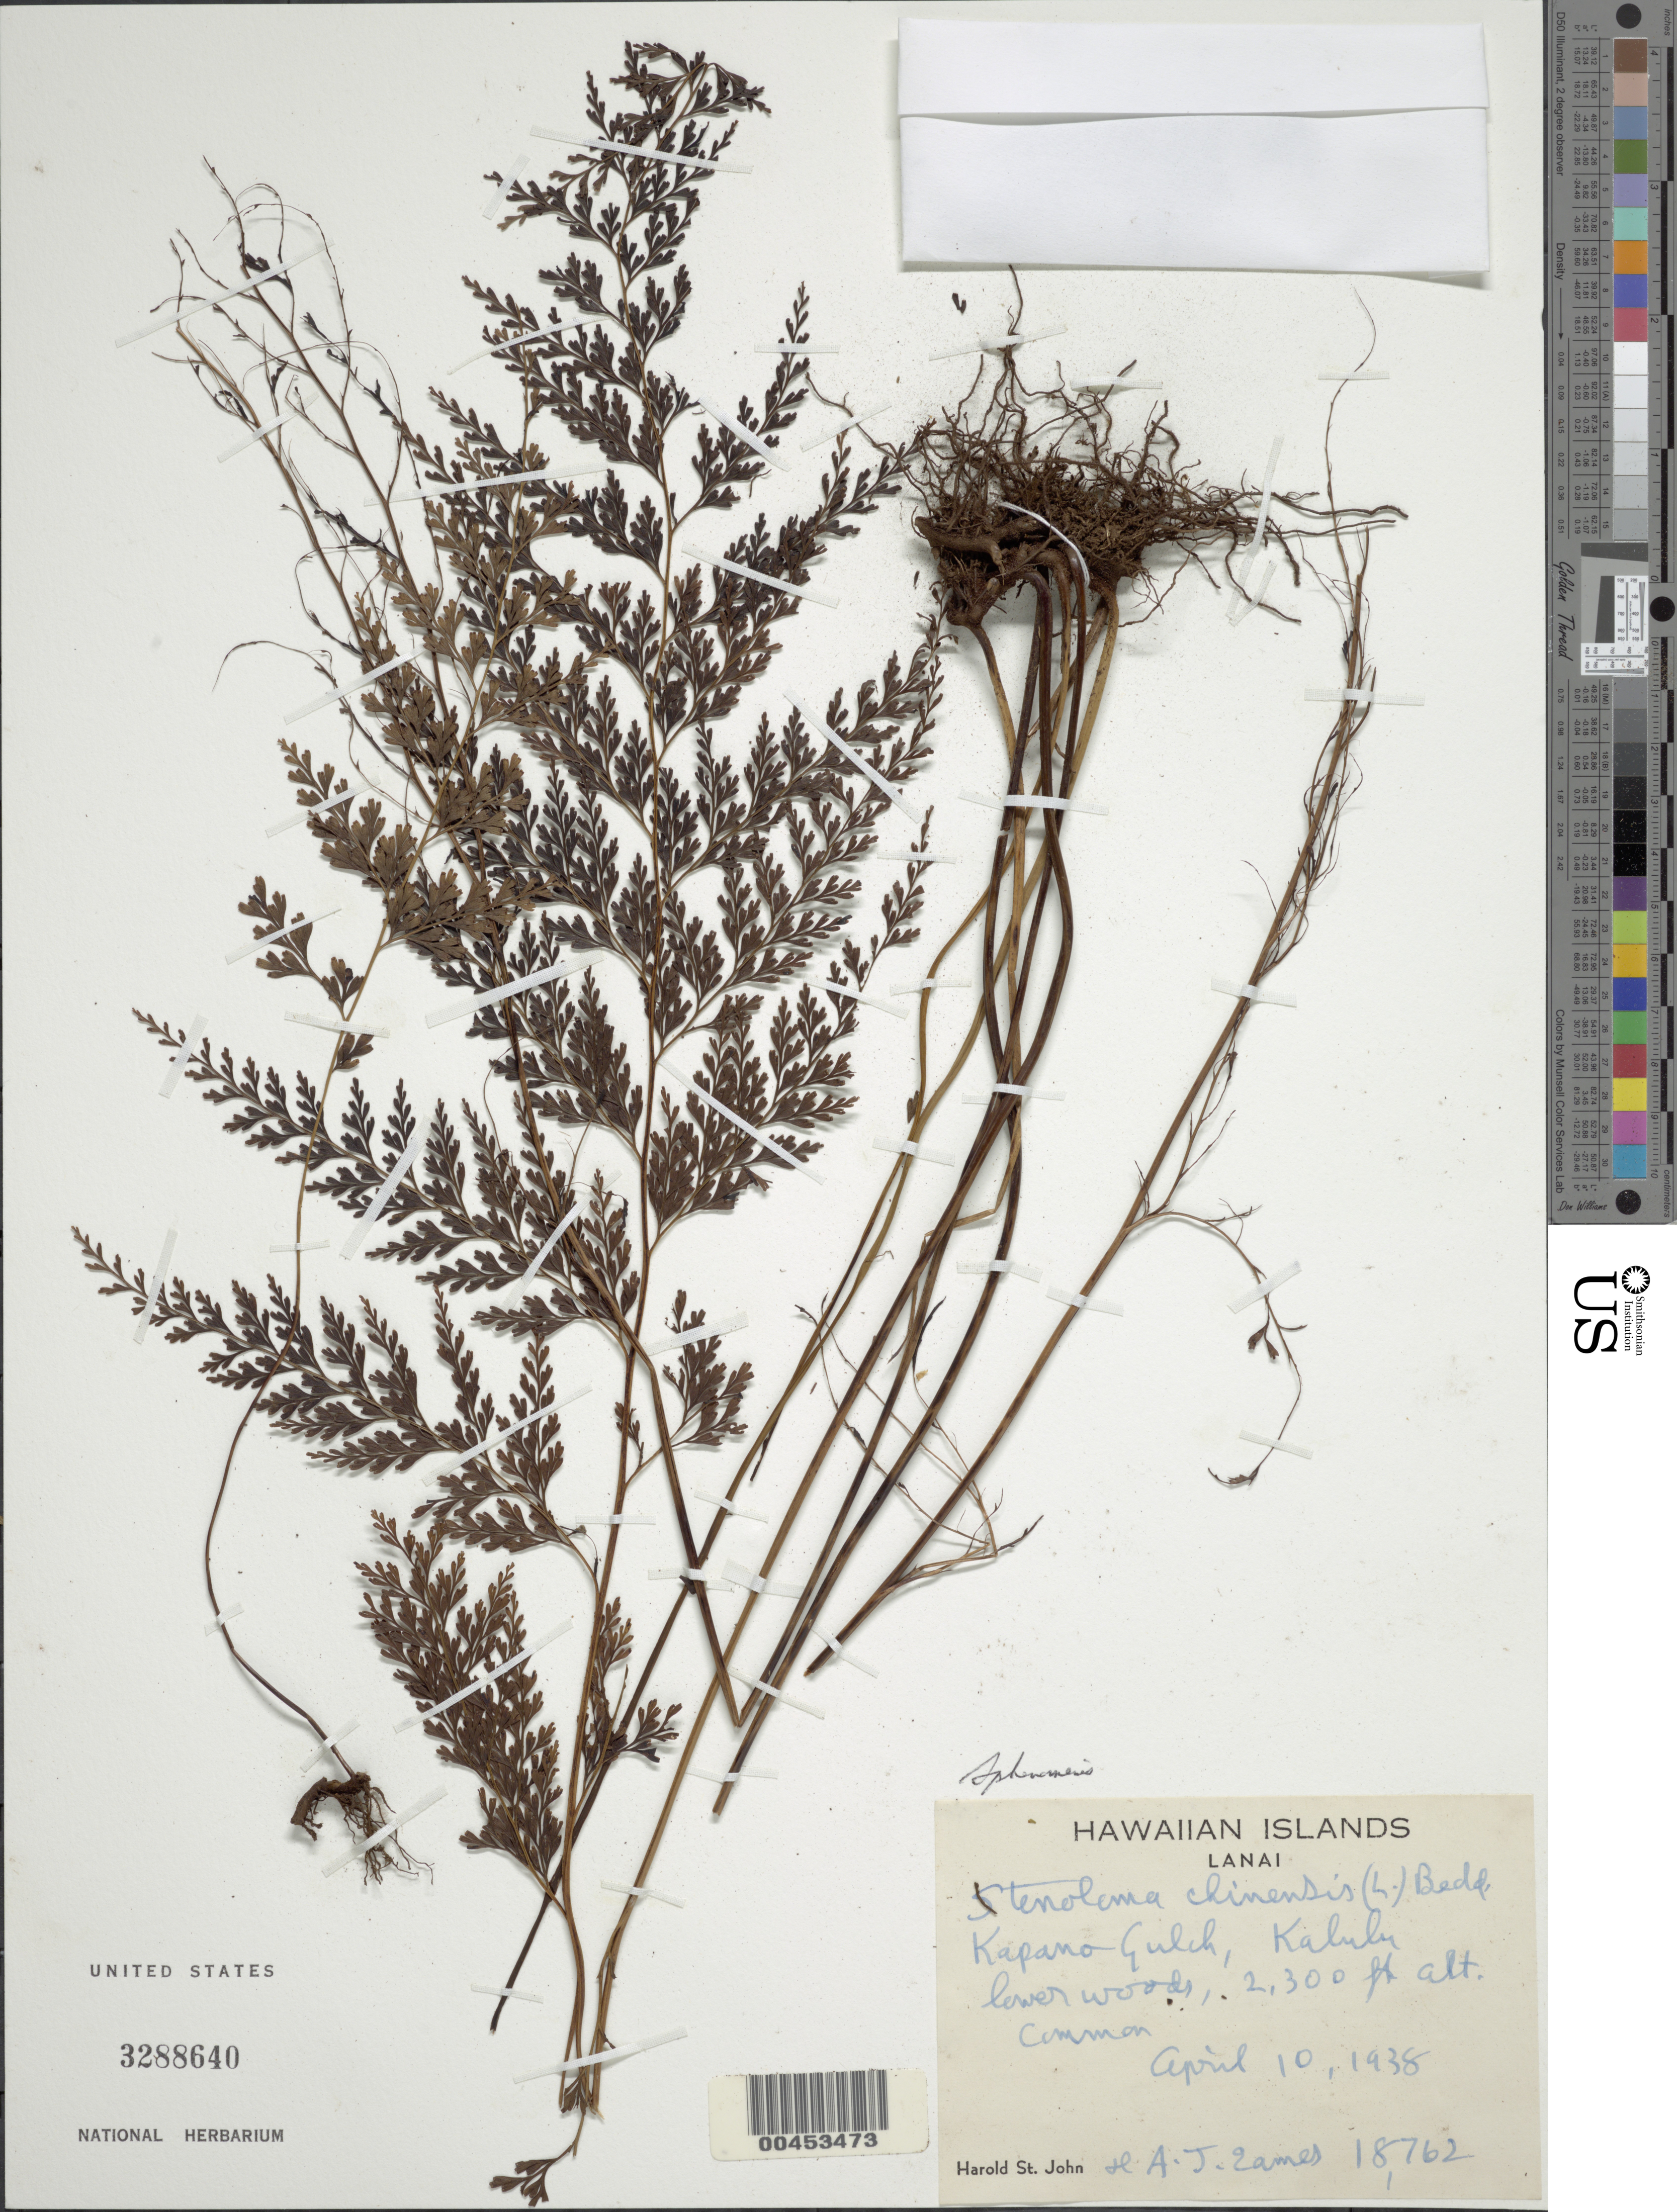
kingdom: Plantae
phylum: Tracheophyta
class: Polypodiopsida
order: Polypodiales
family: Lindsaeaceae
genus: Sphenomeris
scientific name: Sphenomeris chinensis var. chinensis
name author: (L.) Maxon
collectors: H. St. John & A. J. Eames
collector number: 18762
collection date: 1938-04-10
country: United States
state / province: Hawaii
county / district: Maui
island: Lana'i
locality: Kapano Gulch, Kalulu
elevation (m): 701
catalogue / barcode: US 3288640